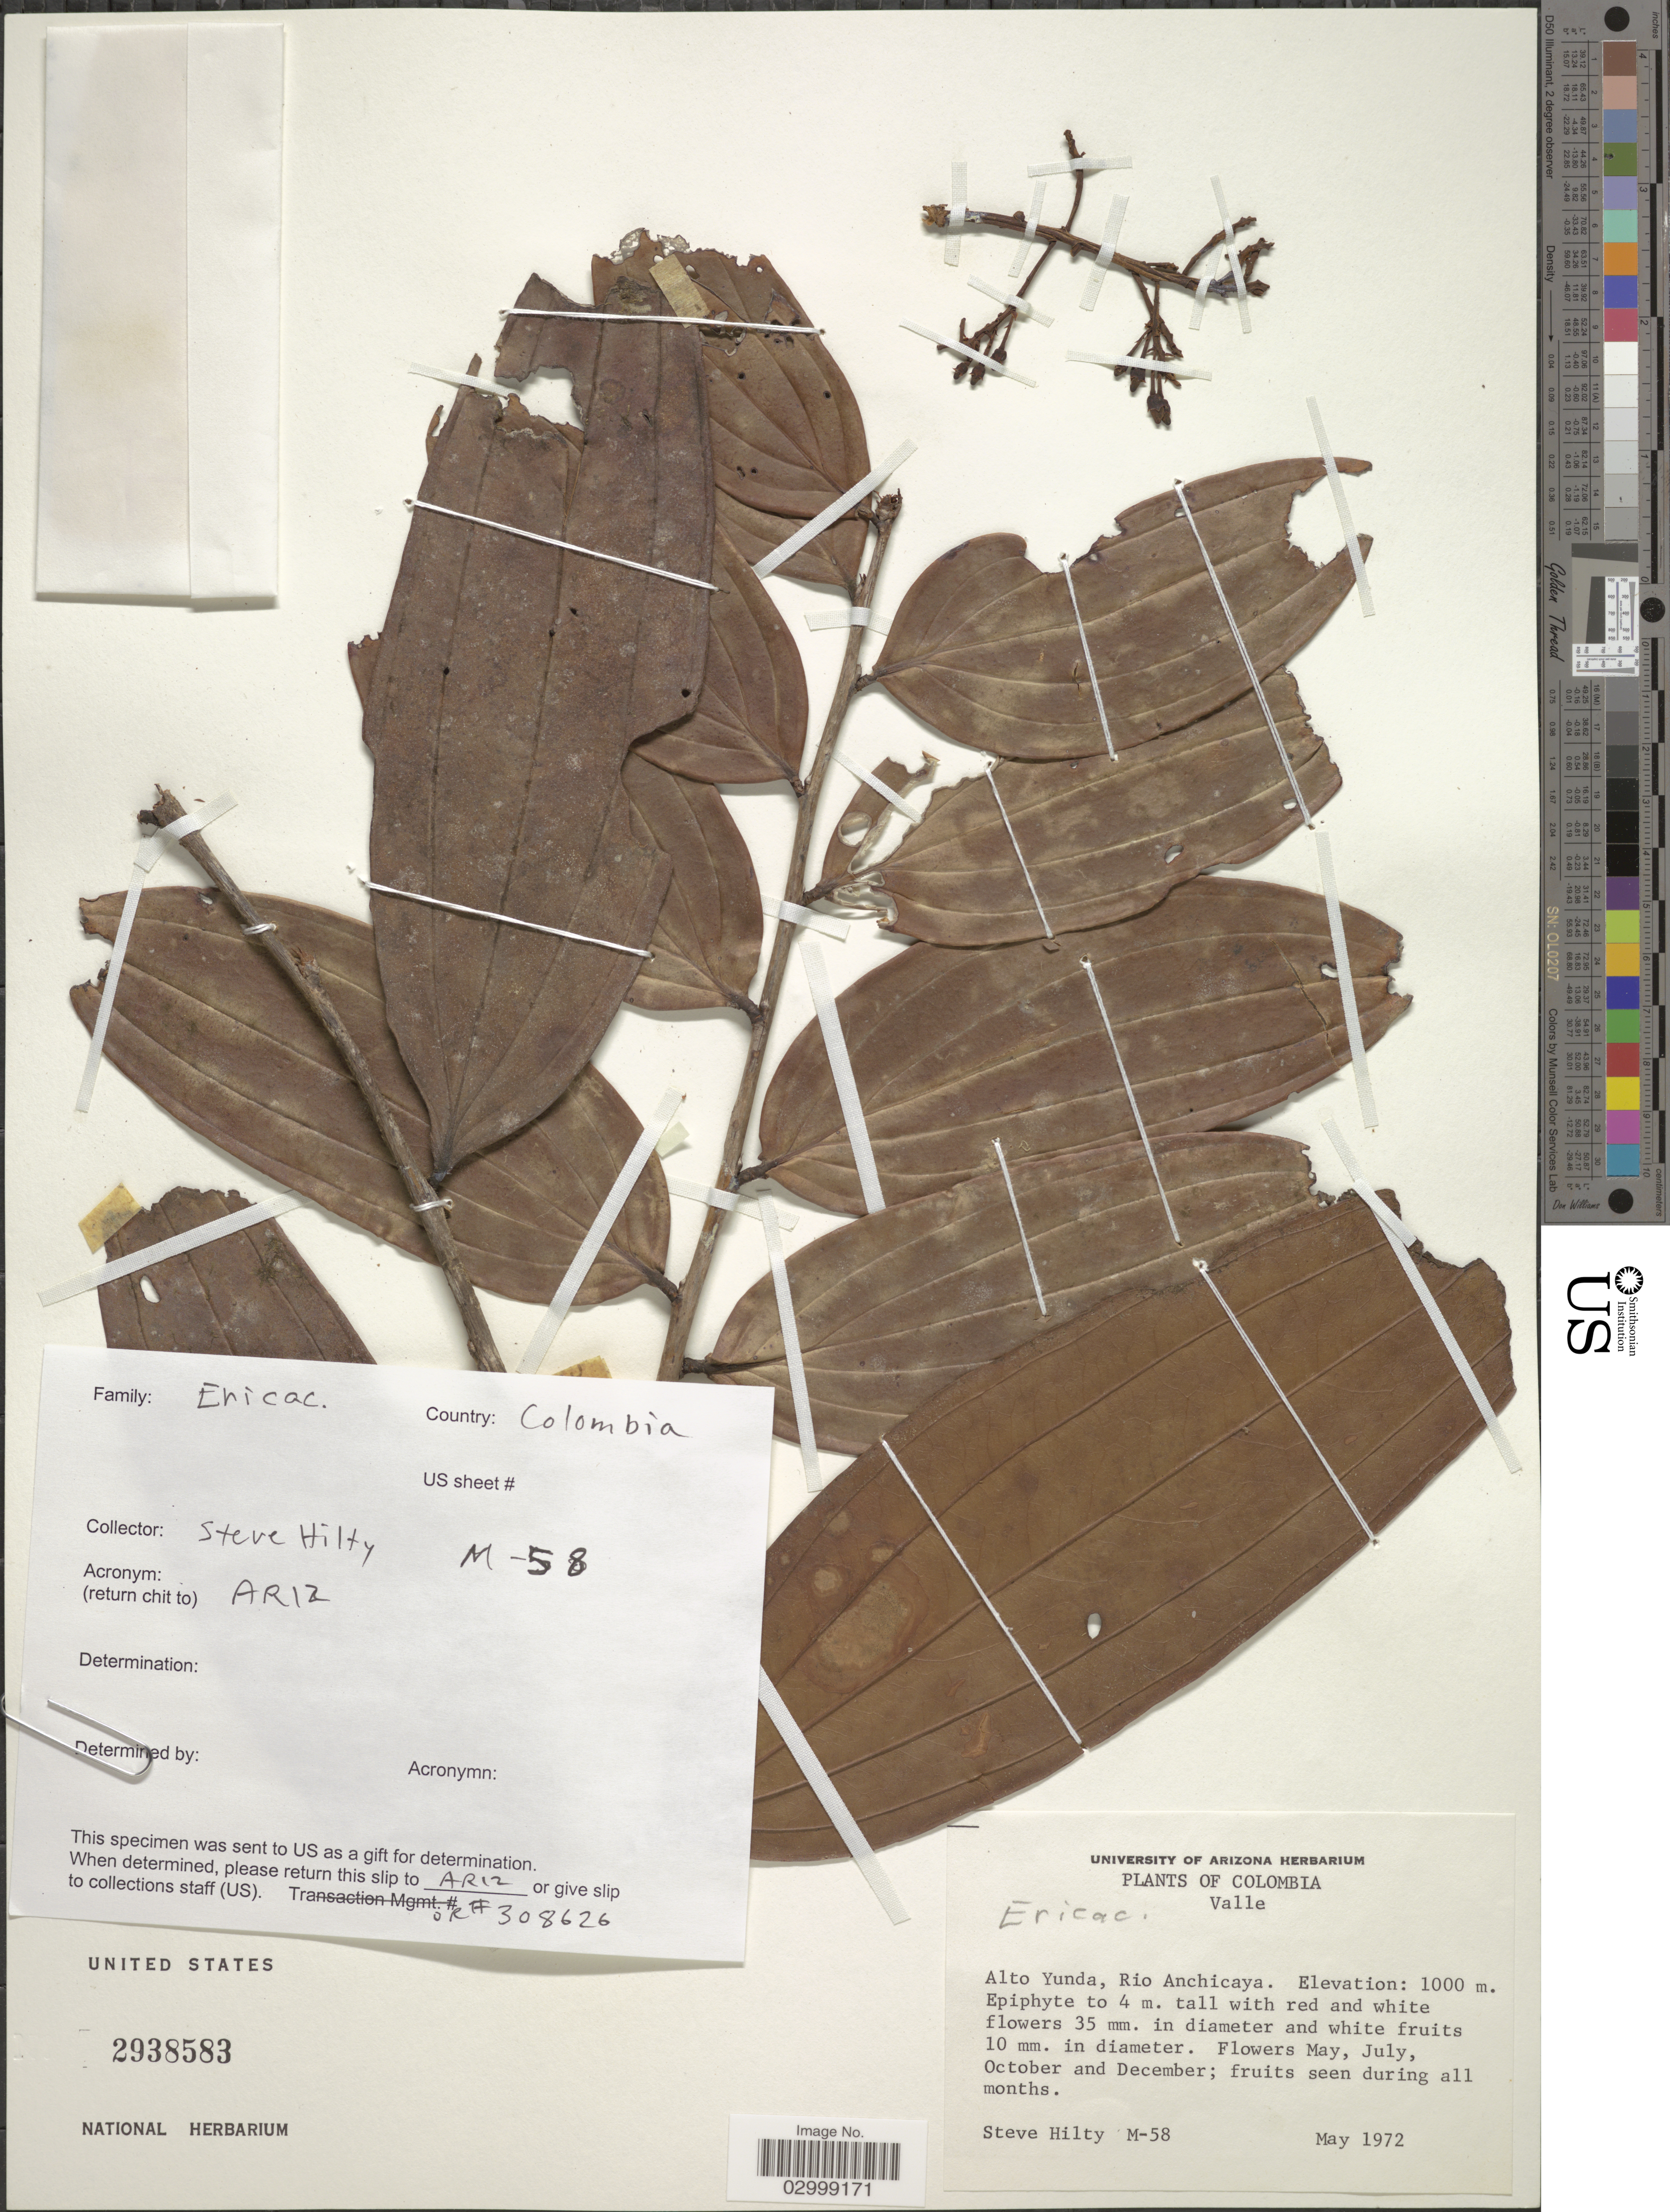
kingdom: Plantae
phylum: Tracheophyta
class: Magnoliopsida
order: Ericales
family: Ericaceae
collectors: S. Hilty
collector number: M-58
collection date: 1972-05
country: Colombia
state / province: Valle del Cauca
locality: Alto Yunda, Rio Anchicaya.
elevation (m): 1000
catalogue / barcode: US 2938583